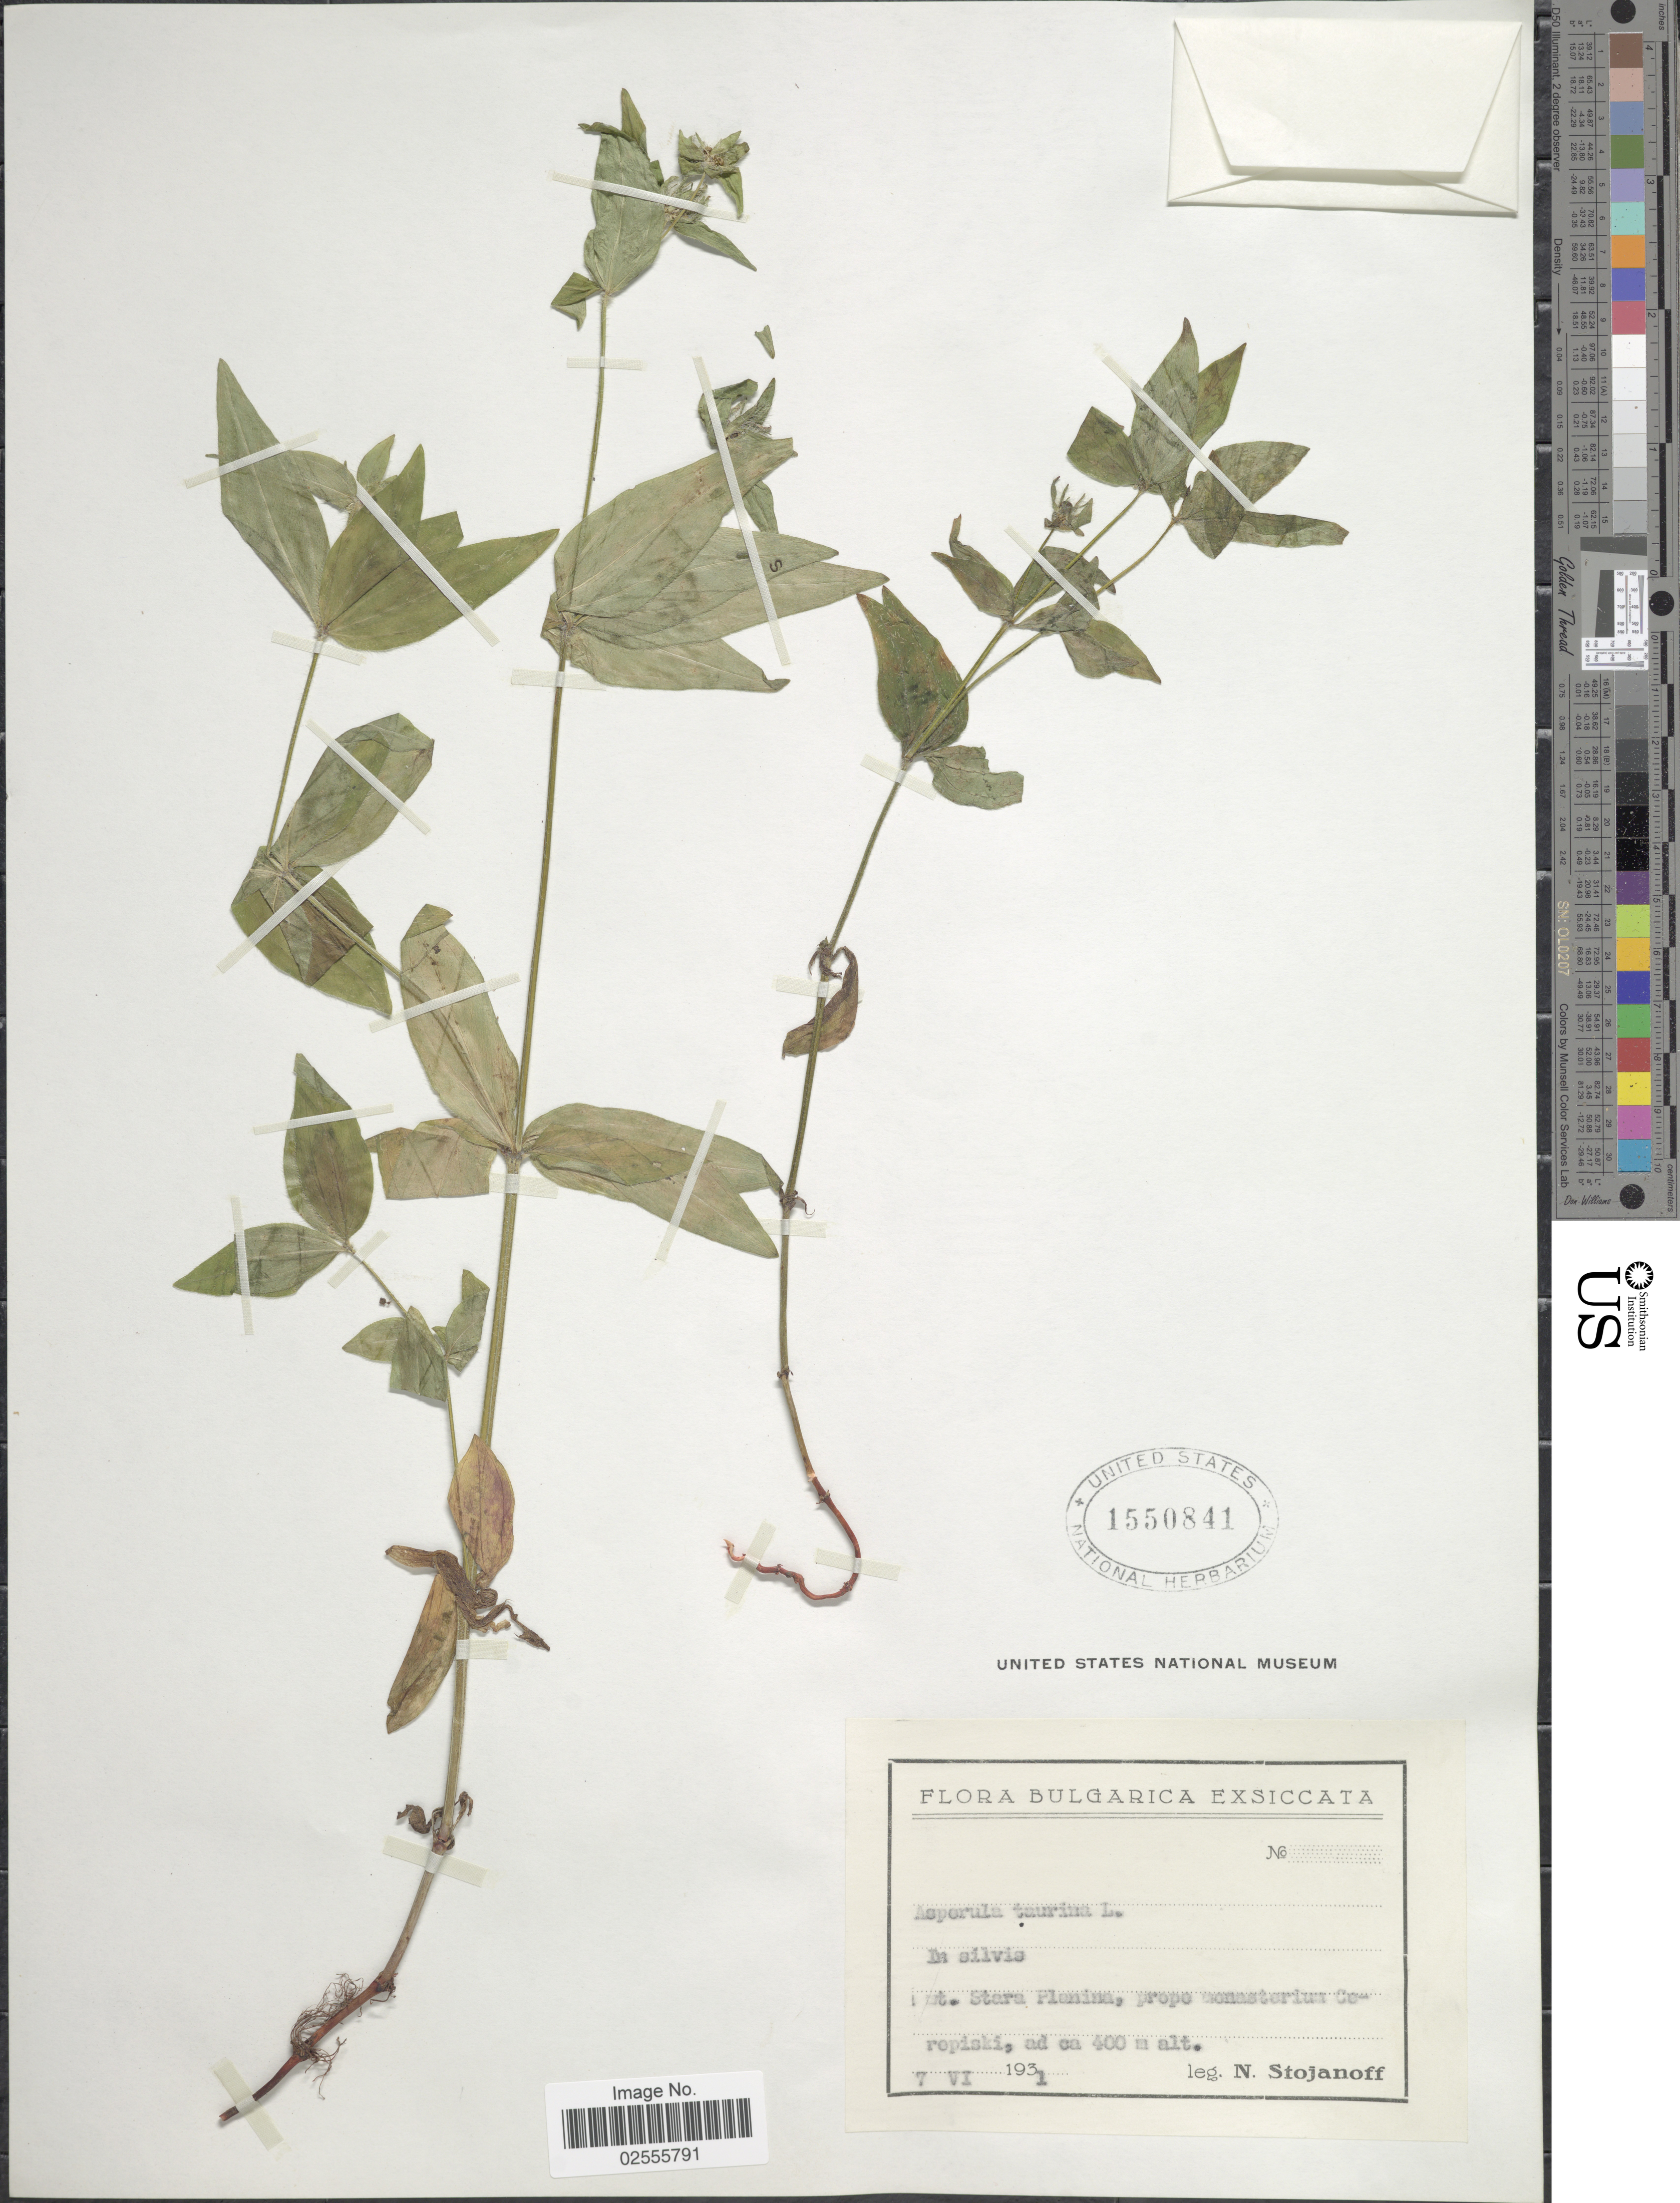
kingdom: Plantae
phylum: Tracheophyta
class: Magnoliopsida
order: Gentianales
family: Rubiaceae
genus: Asperula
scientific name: Asperula taurina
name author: L.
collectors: N. Stojanoff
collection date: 1931-06-07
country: Bulgaria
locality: Bulgarica, mt. Stara Plenina, prope monasterium Cerepiski.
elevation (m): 400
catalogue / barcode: US 1550841